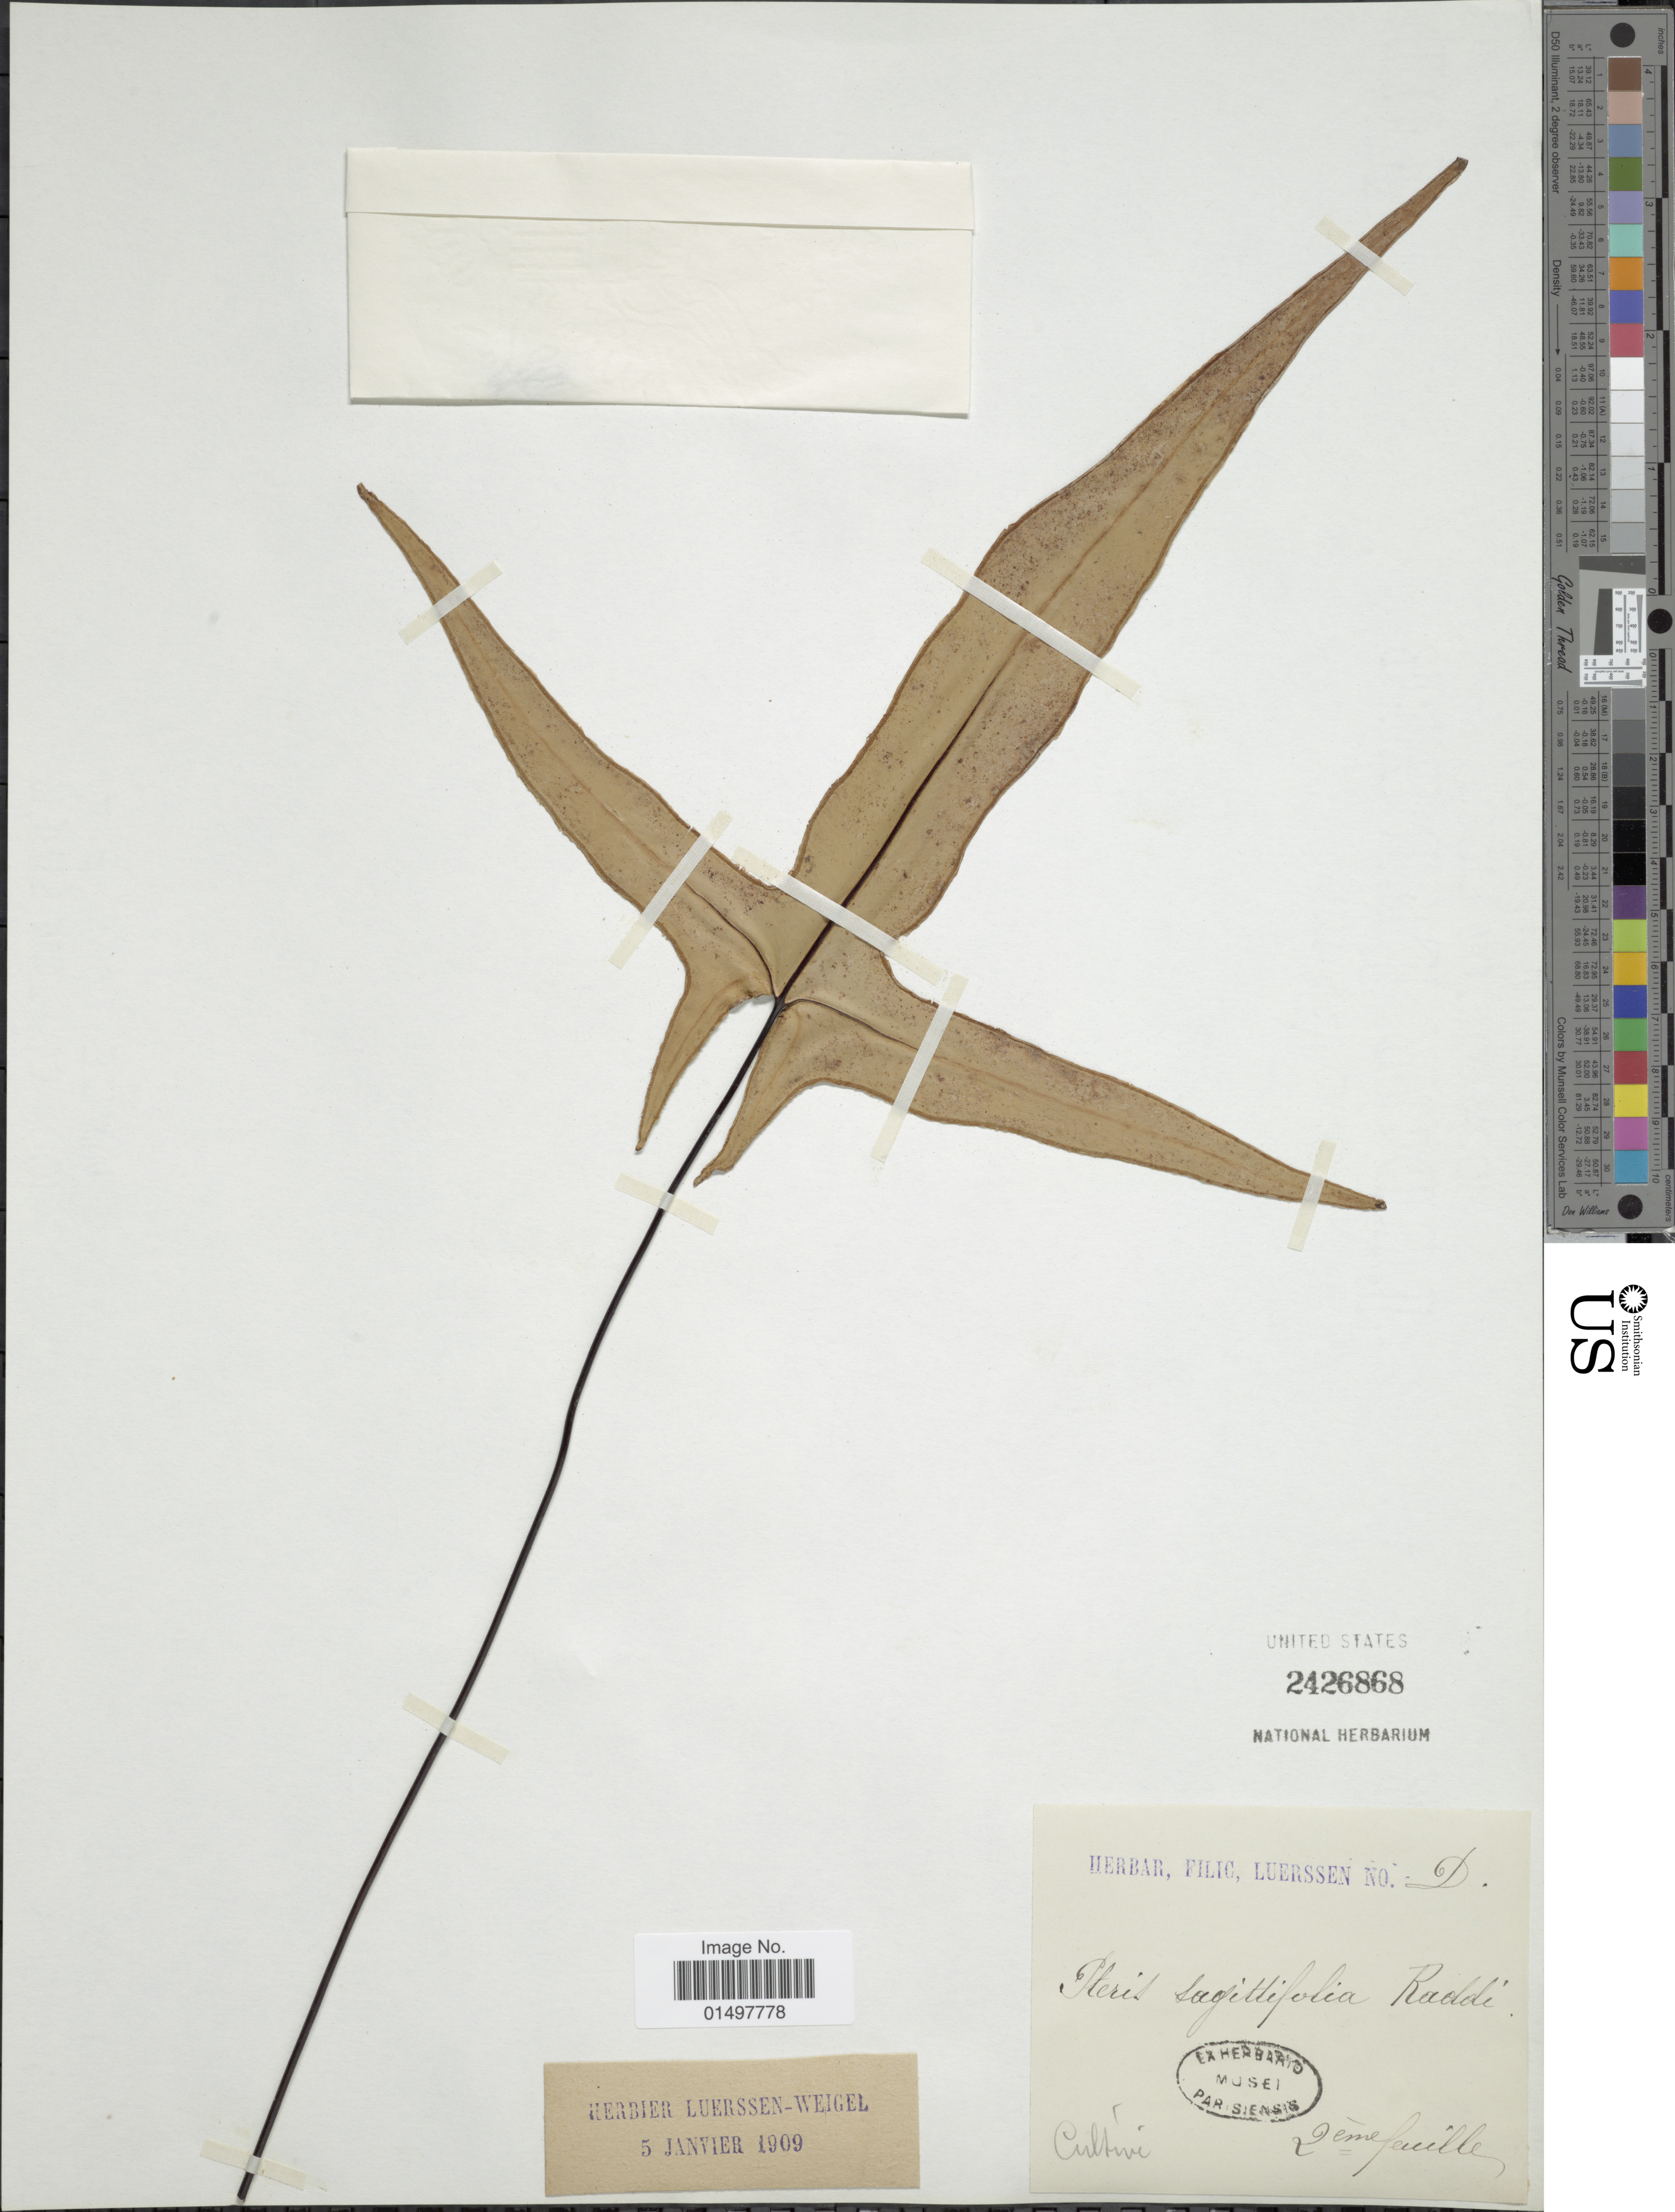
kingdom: Plantae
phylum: Tracheophyta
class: Polypodiopsida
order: Polypodiales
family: Pteridaceae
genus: Doryopteris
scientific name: Doryopteris sagittifolia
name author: J. Sm.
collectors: ex herb. Luerssen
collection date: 1909-01-05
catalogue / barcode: US 2426868